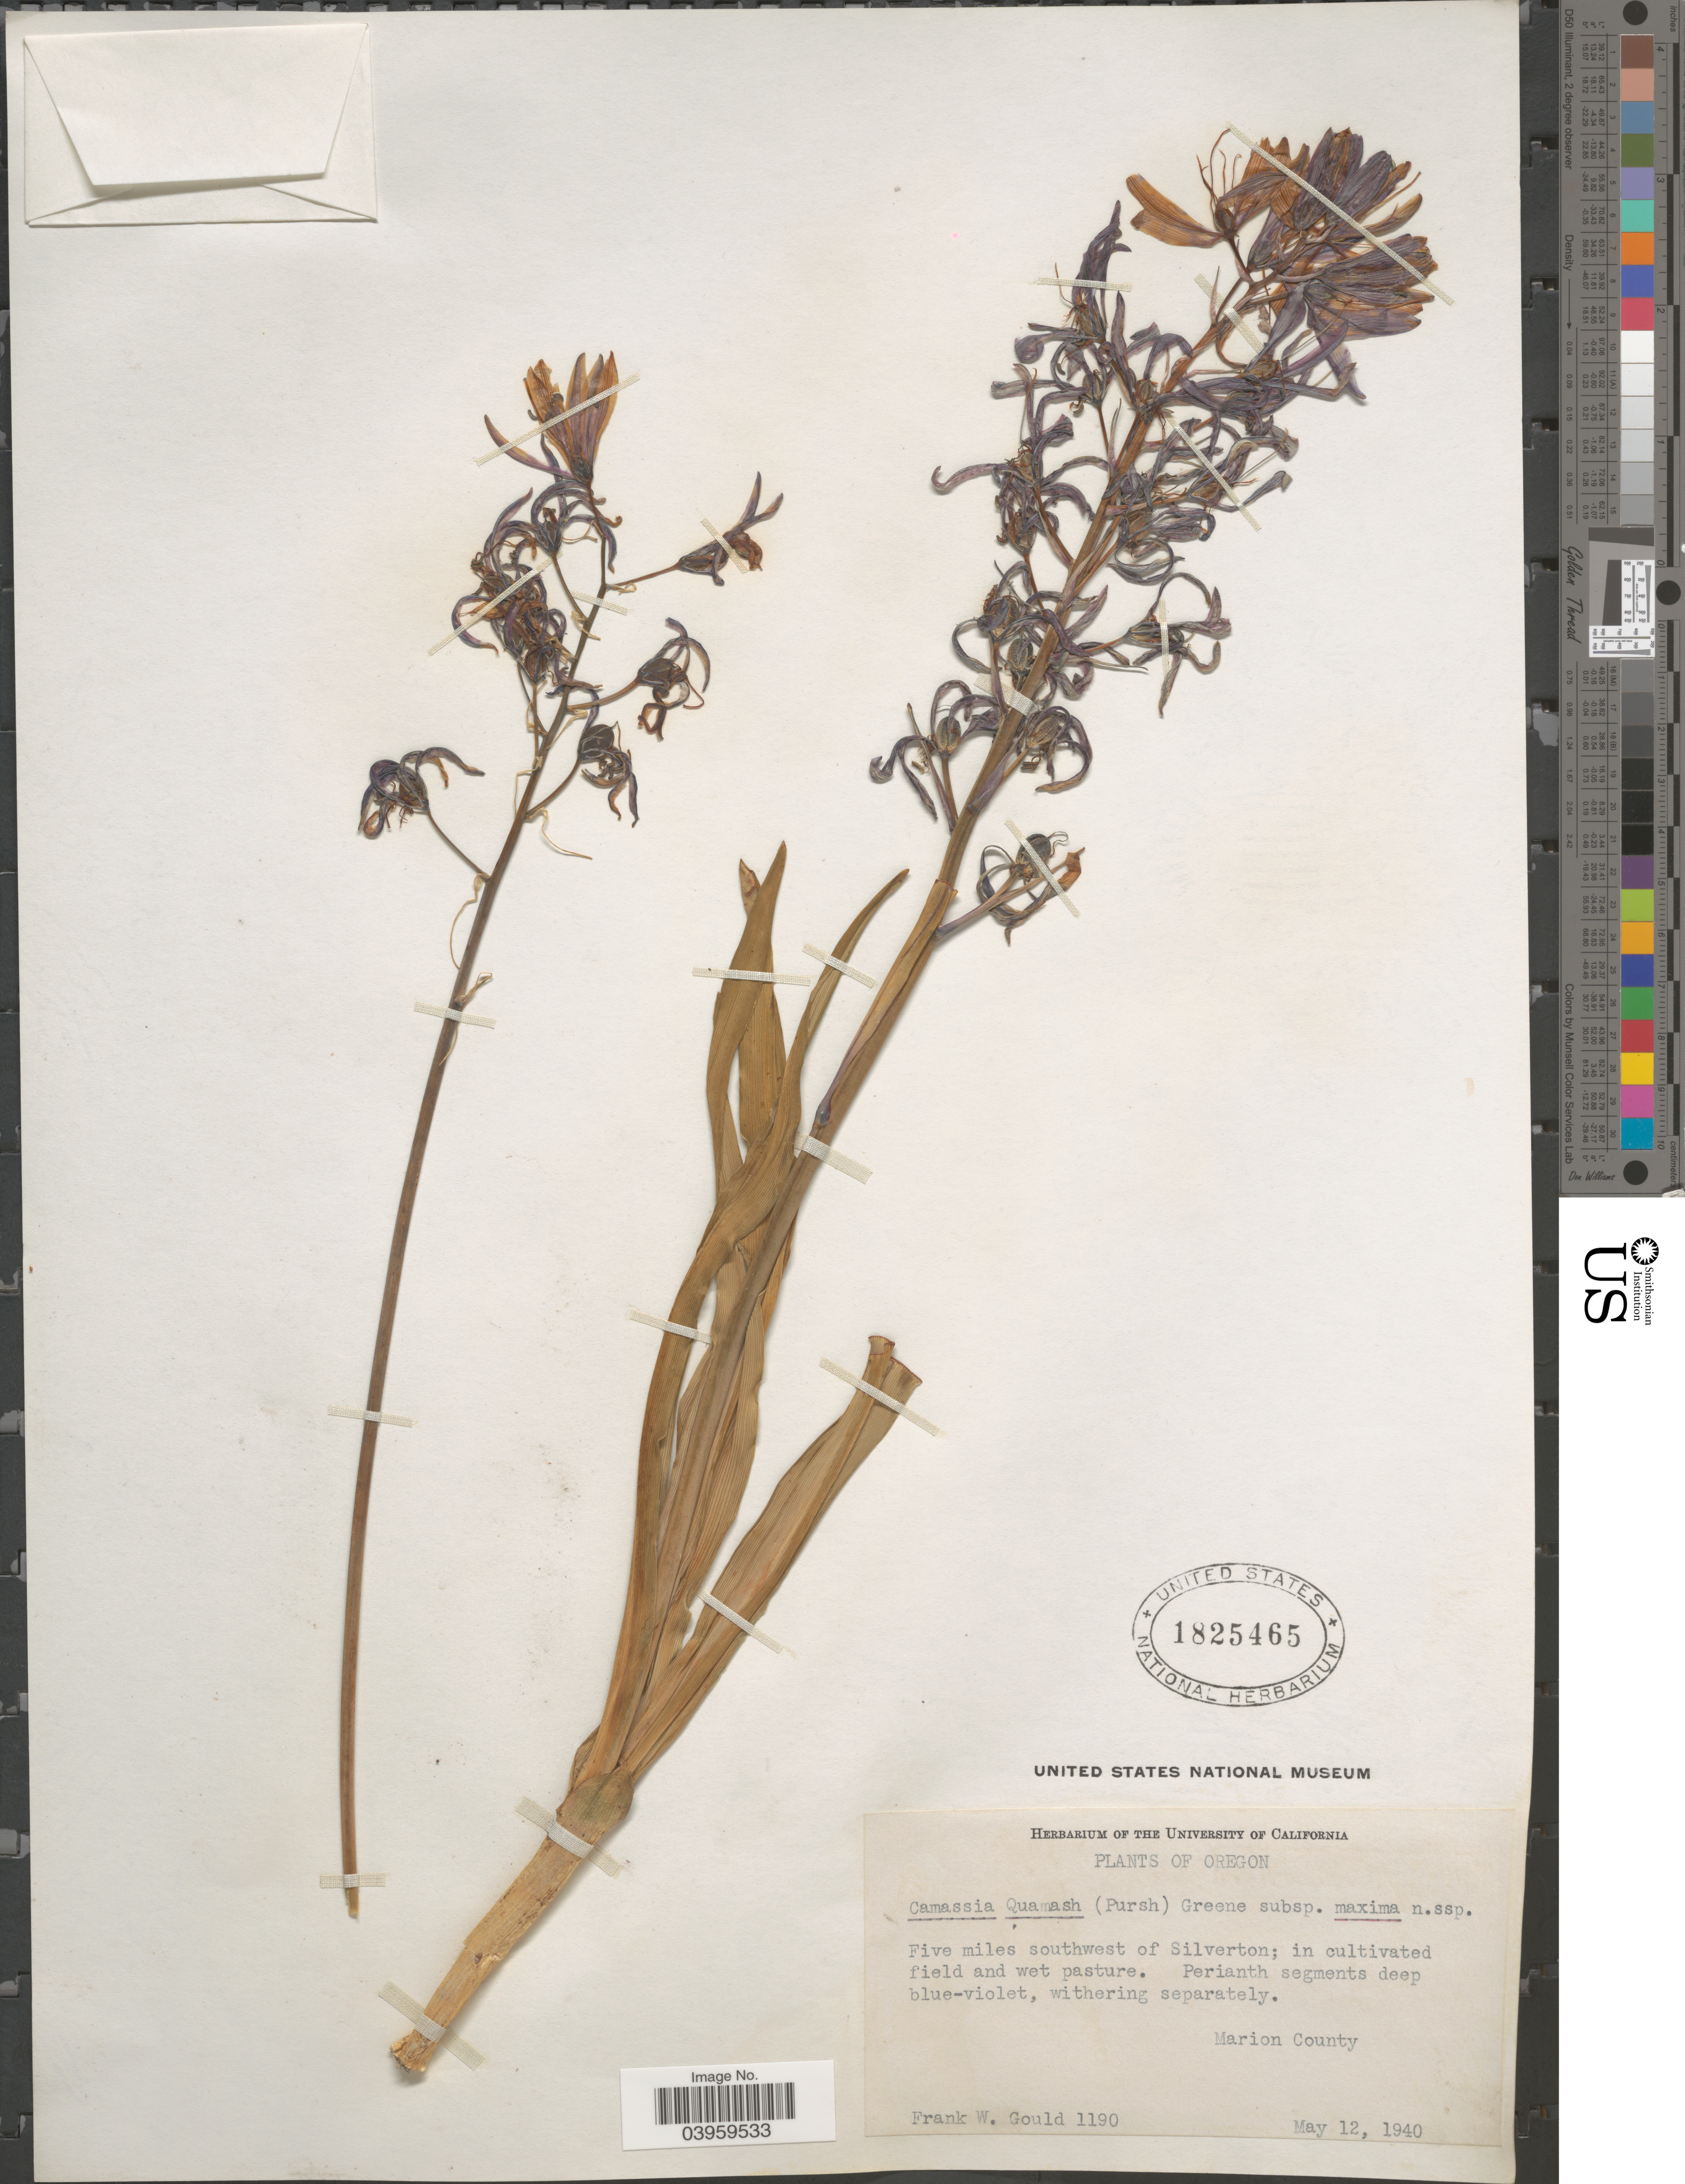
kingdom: Plantae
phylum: Tracheophyta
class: Liliopsida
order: Asparagales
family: Asparagaceae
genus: Camassia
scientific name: Camassia quamash subsp. maxima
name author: Gould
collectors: F. W. Gould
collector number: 1190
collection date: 1940-05-12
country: United States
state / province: Oregon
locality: Five miles southwest of Silverton; in cultivated field and wet pasture. Marion County.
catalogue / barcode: US 1825465